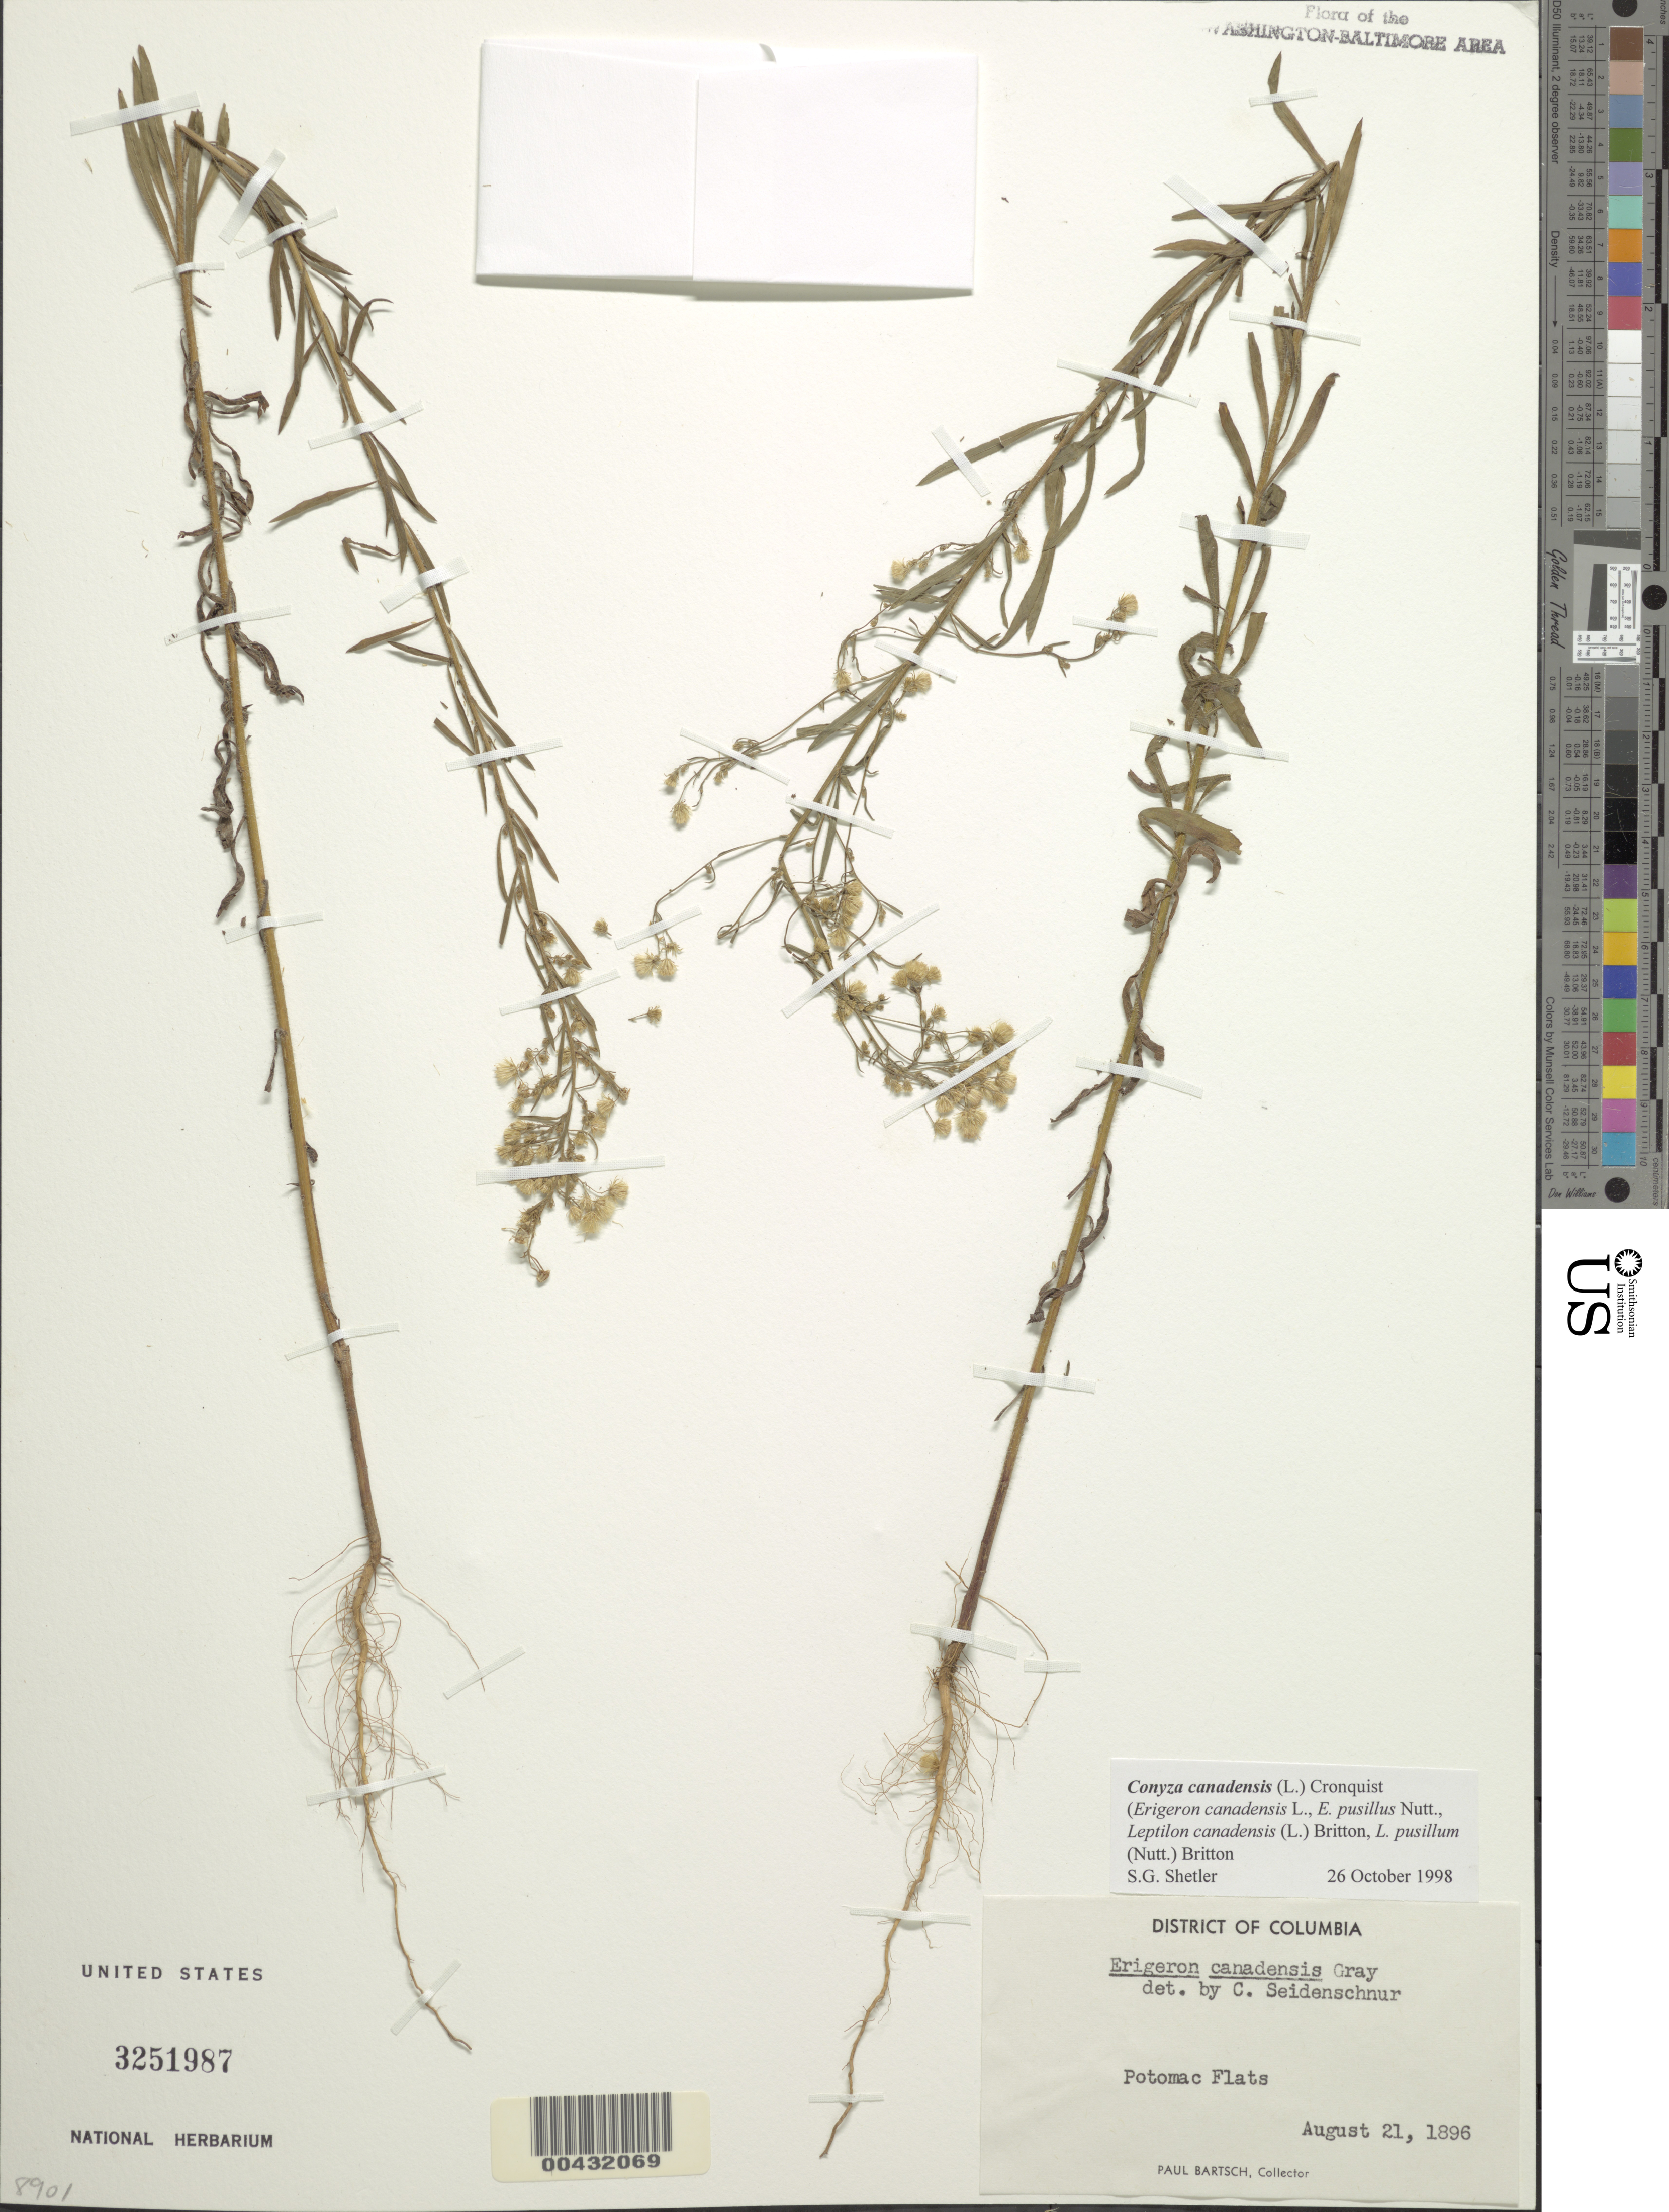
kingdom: Plantae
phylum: Tracheophyta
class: Magnoliopsida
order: Asterales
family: Asteraceae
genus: Conyza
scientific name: Conyza canadensis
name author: (L.) Cronq.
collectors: P. Bartsch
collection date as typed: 21 Aug 1896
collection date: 1896-08-21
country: United States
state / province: District of Columbia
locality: Potomac flats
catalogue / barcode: US 3251987